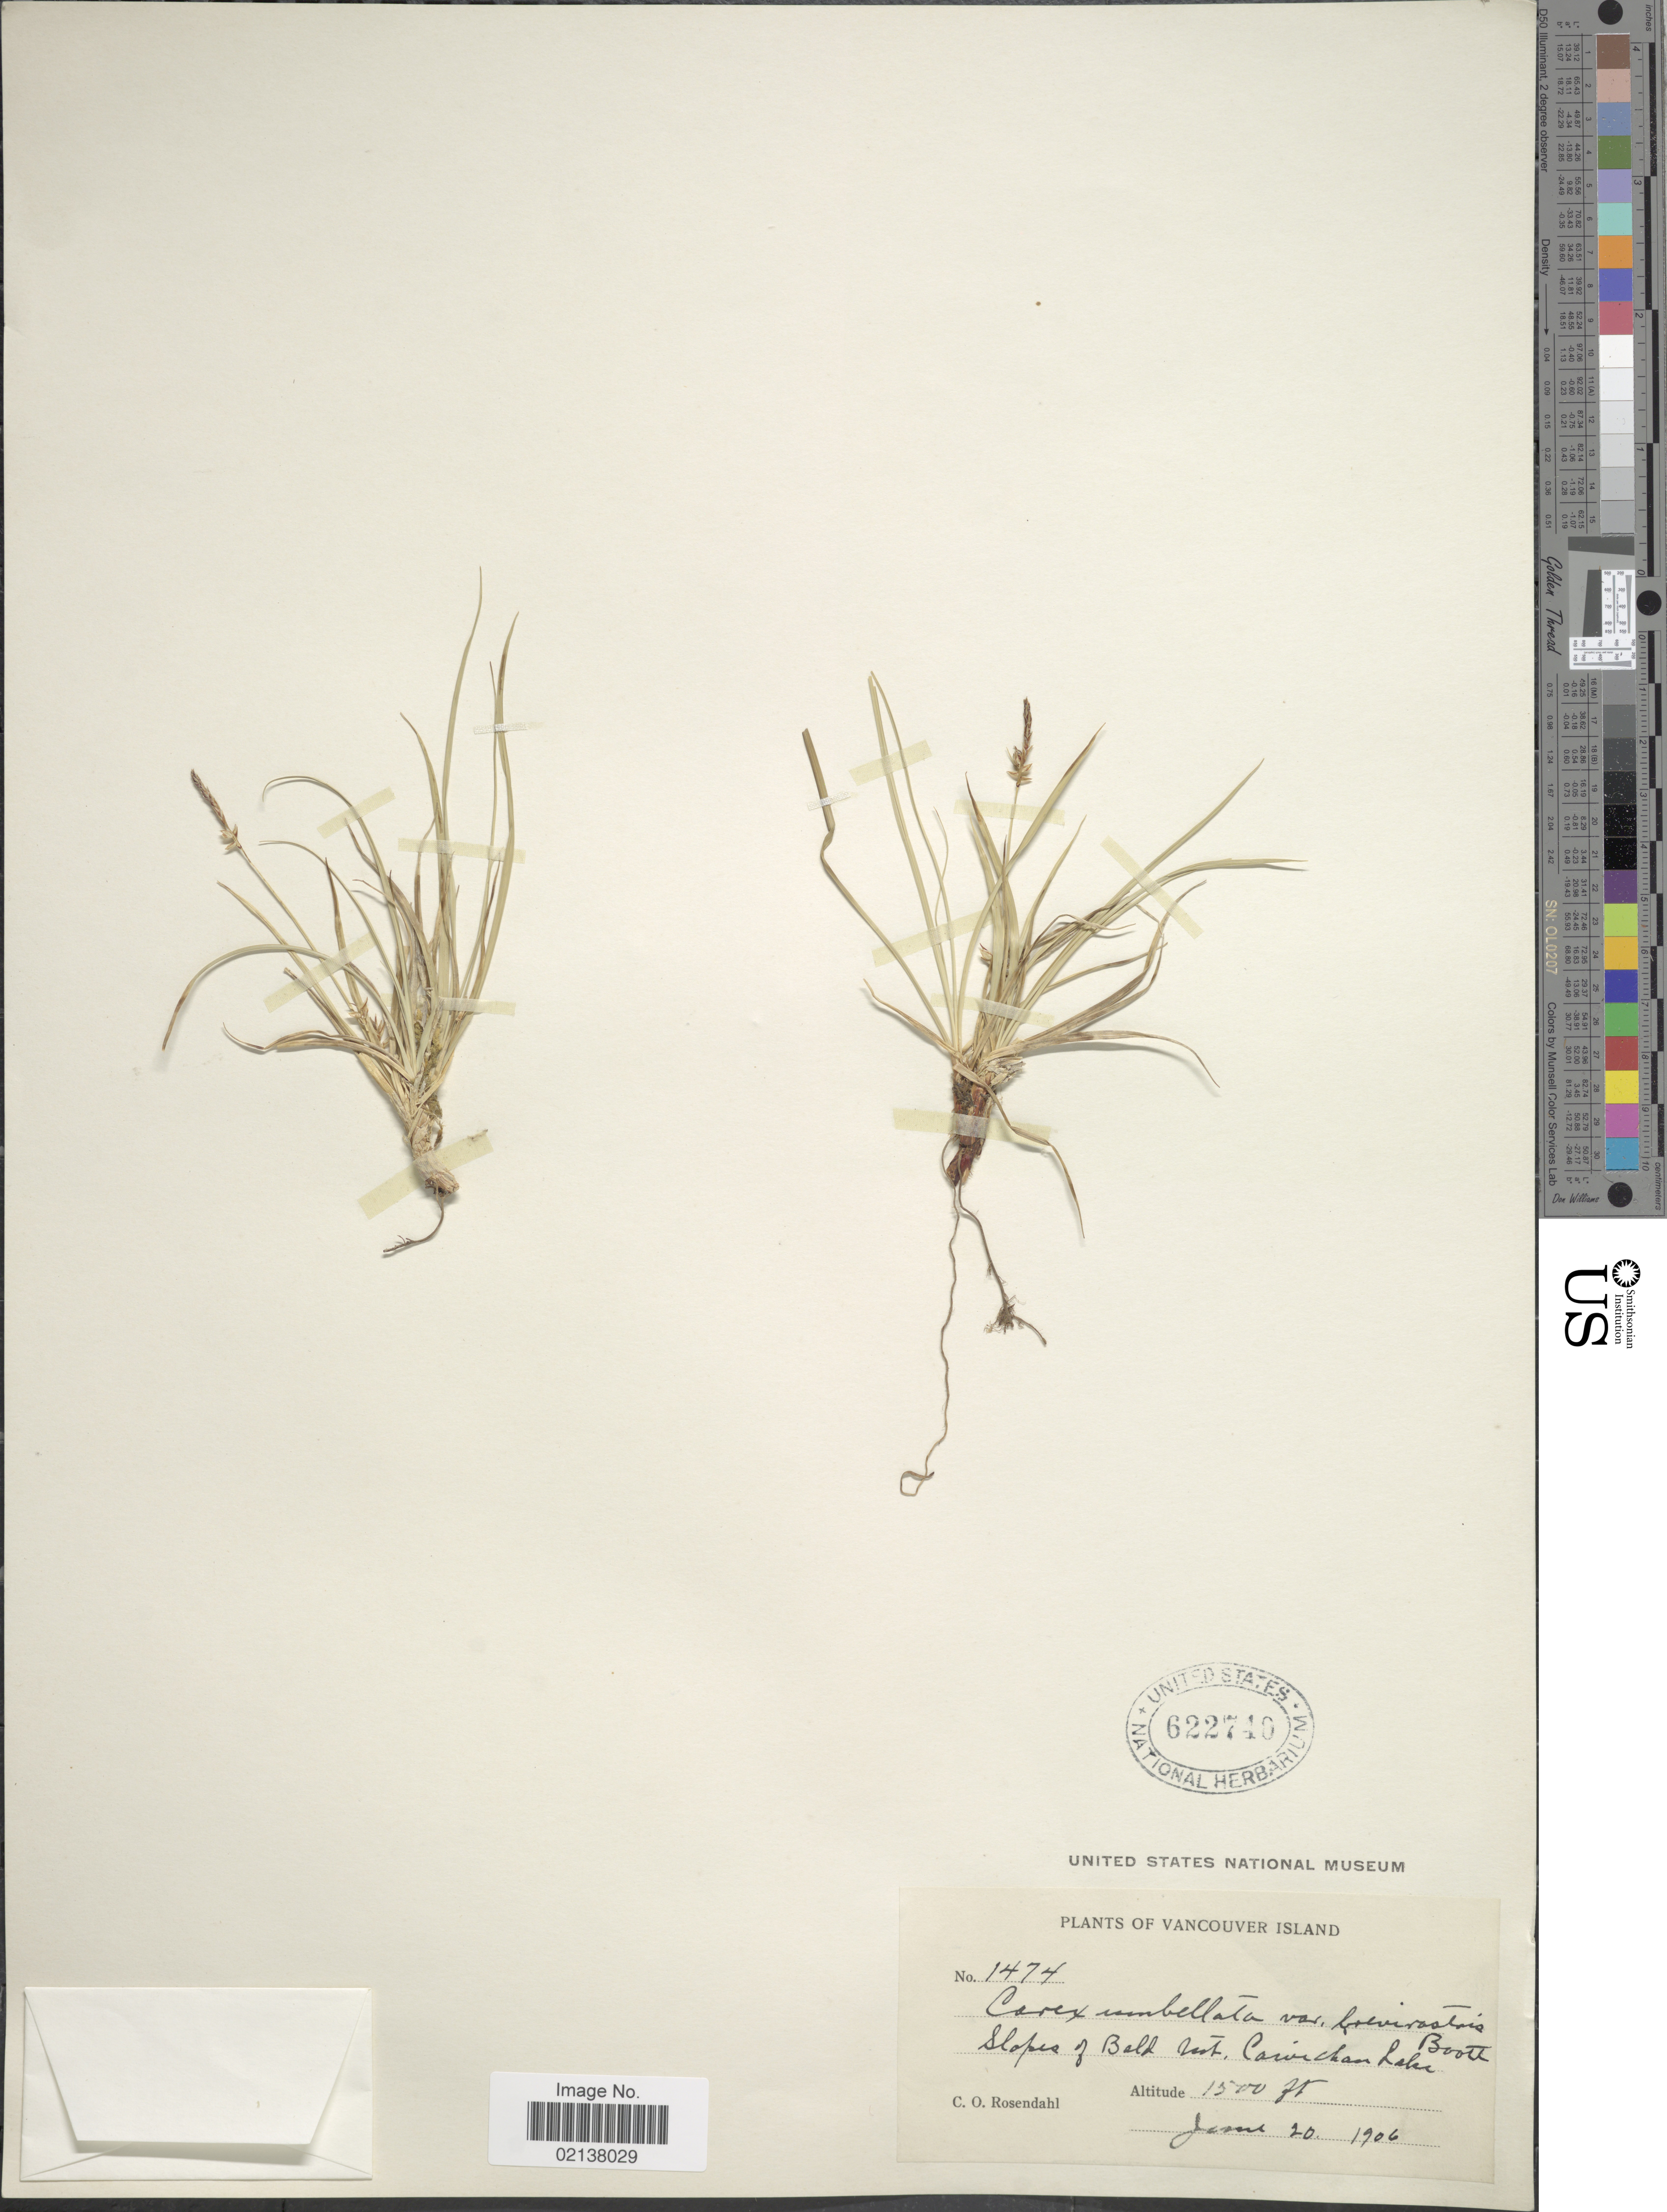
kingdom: Plantae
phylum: Tracheophyta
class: Liliopsida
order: Poales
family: Cyperaceae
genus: Carex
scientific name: Carex umbellata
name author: Schkuhr ex Willd.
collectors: C. O. Rosendahl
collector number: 1474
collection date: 1906-06-20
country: Canada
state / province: British Columbia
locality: Vancouver Island, Slopes of Bald Mt, Cowichan Lake.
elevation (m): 457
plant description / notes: Precise locality edit: Corrected "Slopes of ball Mt, Cawichan Lake" to "Slopes of Bald Mt, Cowichan Lake."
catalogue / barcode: US 622740